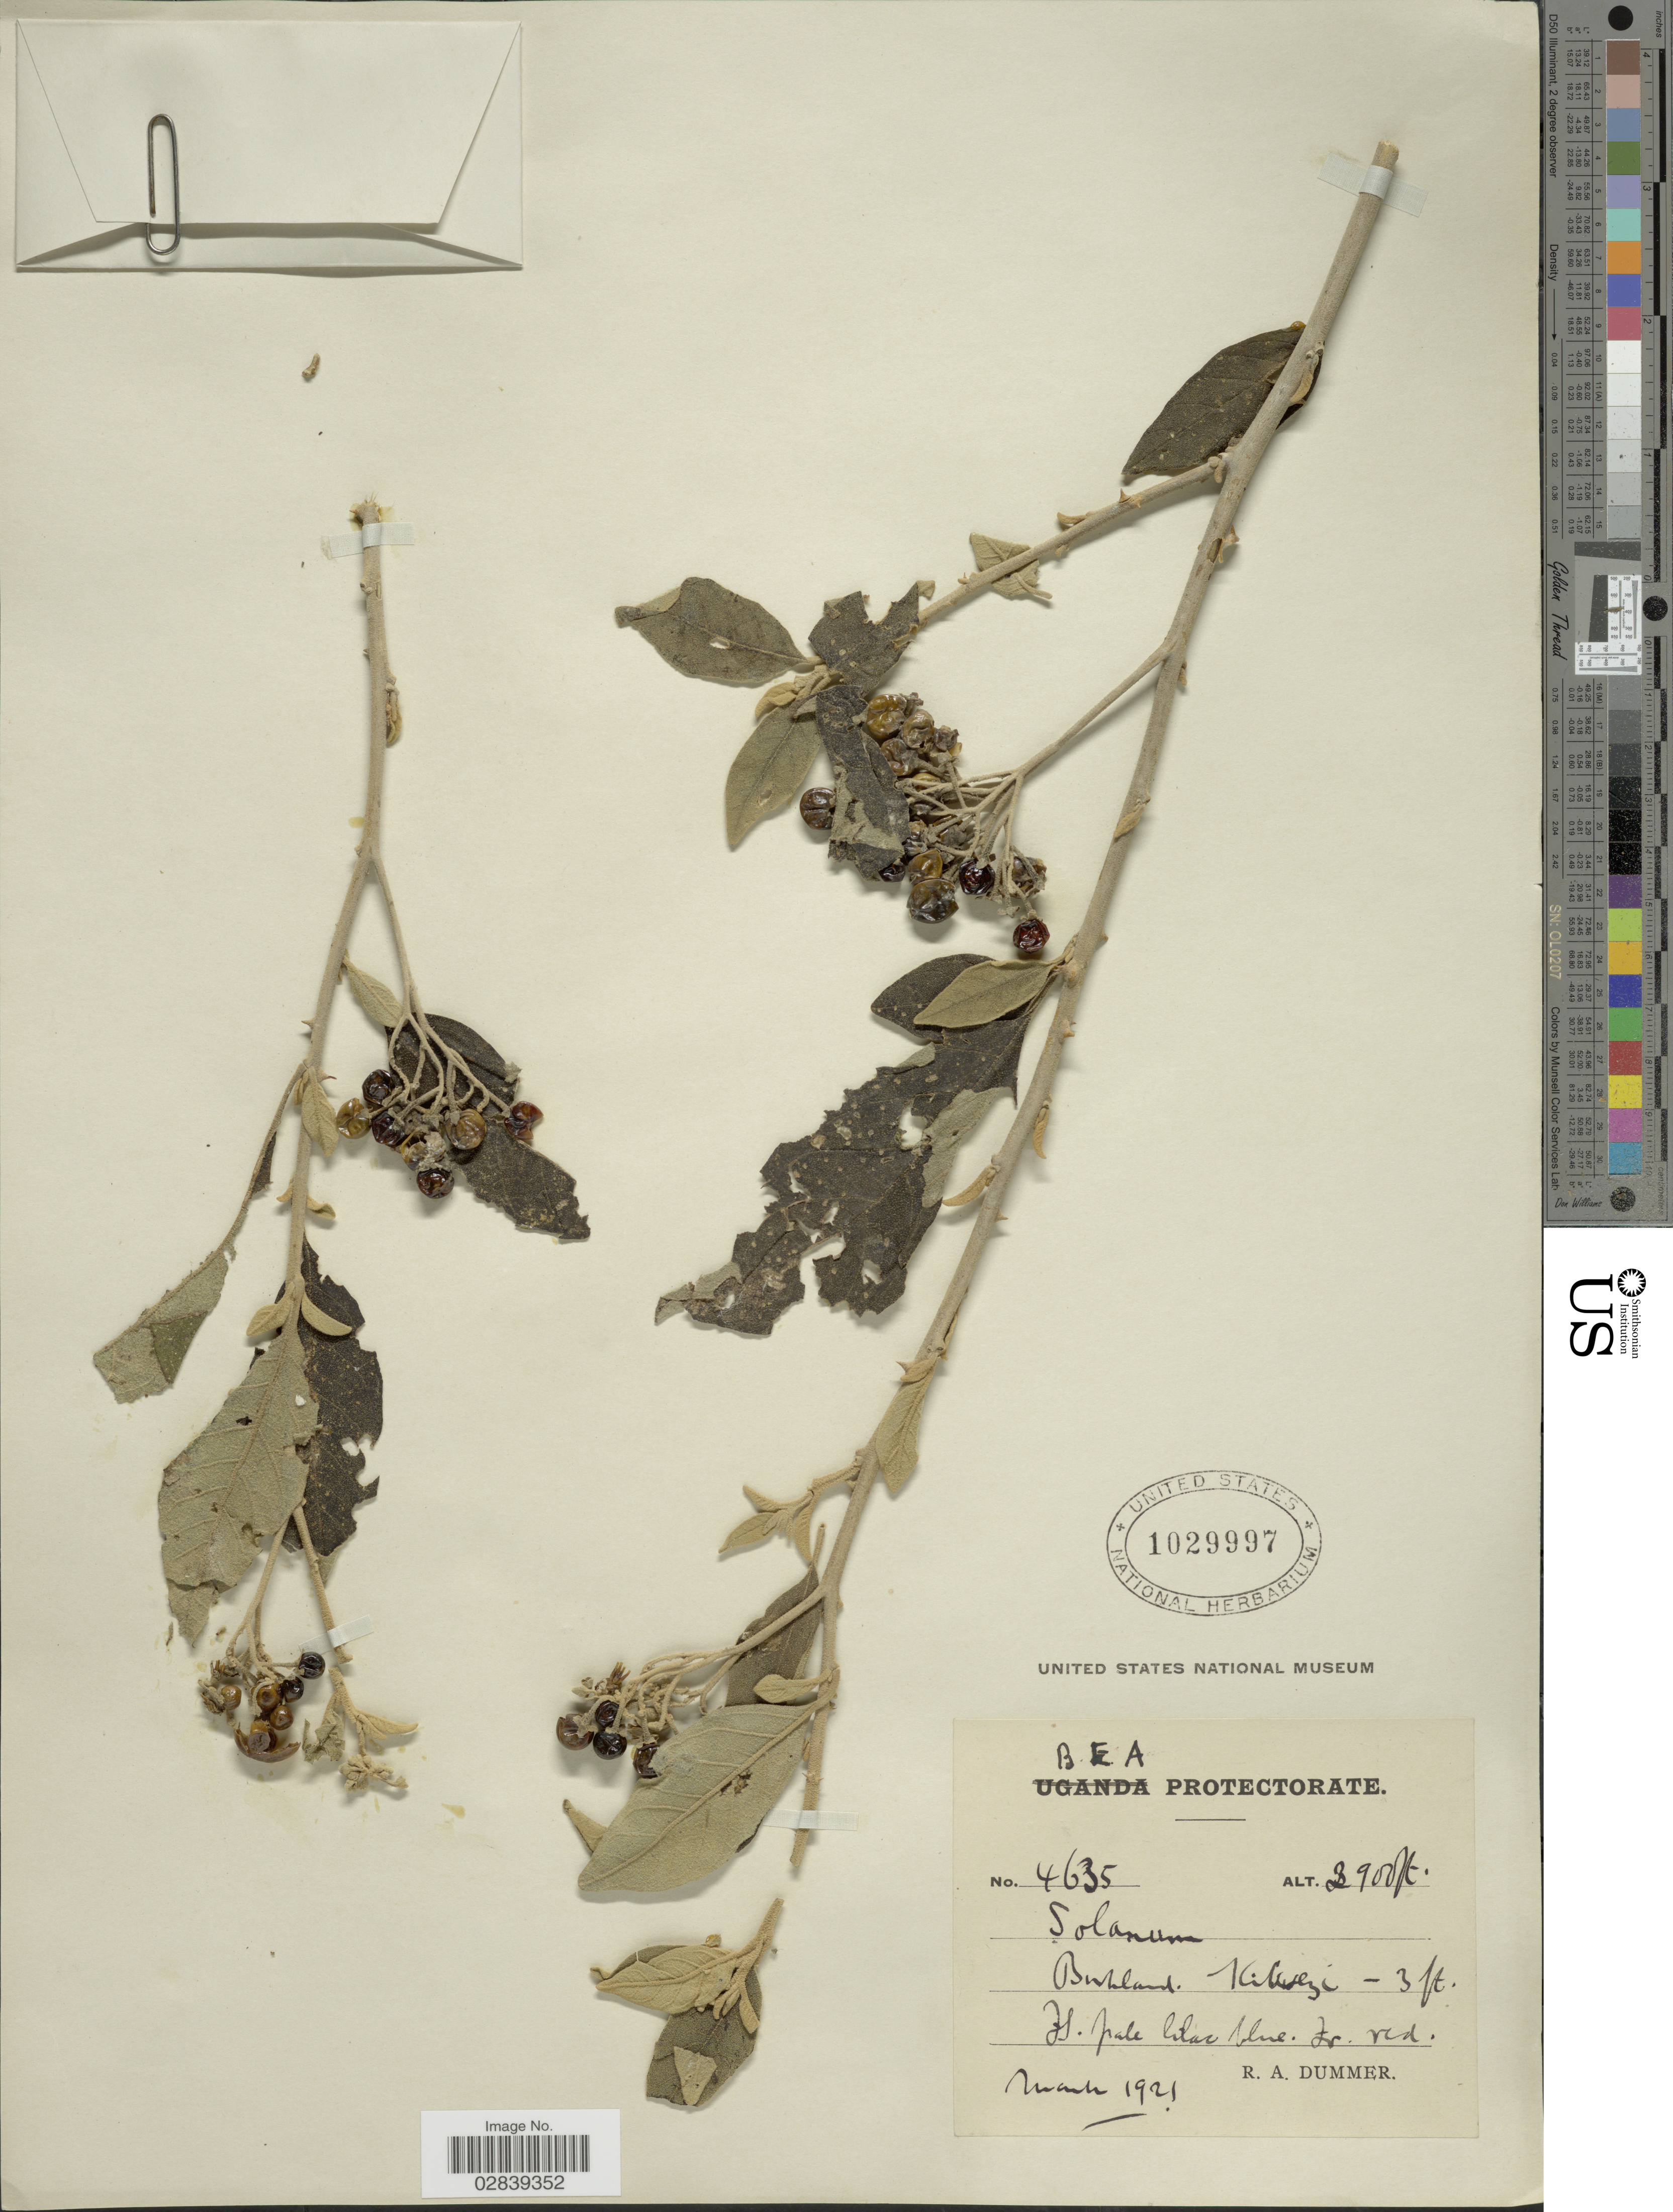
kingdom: Plantae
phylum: Tracheophyta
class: Magnoliopsida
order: Solanales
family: Solanaceae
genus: Solanum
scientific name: Solanum sp.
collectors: R. Dümmer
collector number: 4635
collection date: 1921-03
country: Kenya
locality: B.E. A. Protectorate, Kihezi [interpreted]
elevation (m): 884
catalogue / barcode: US 1029997